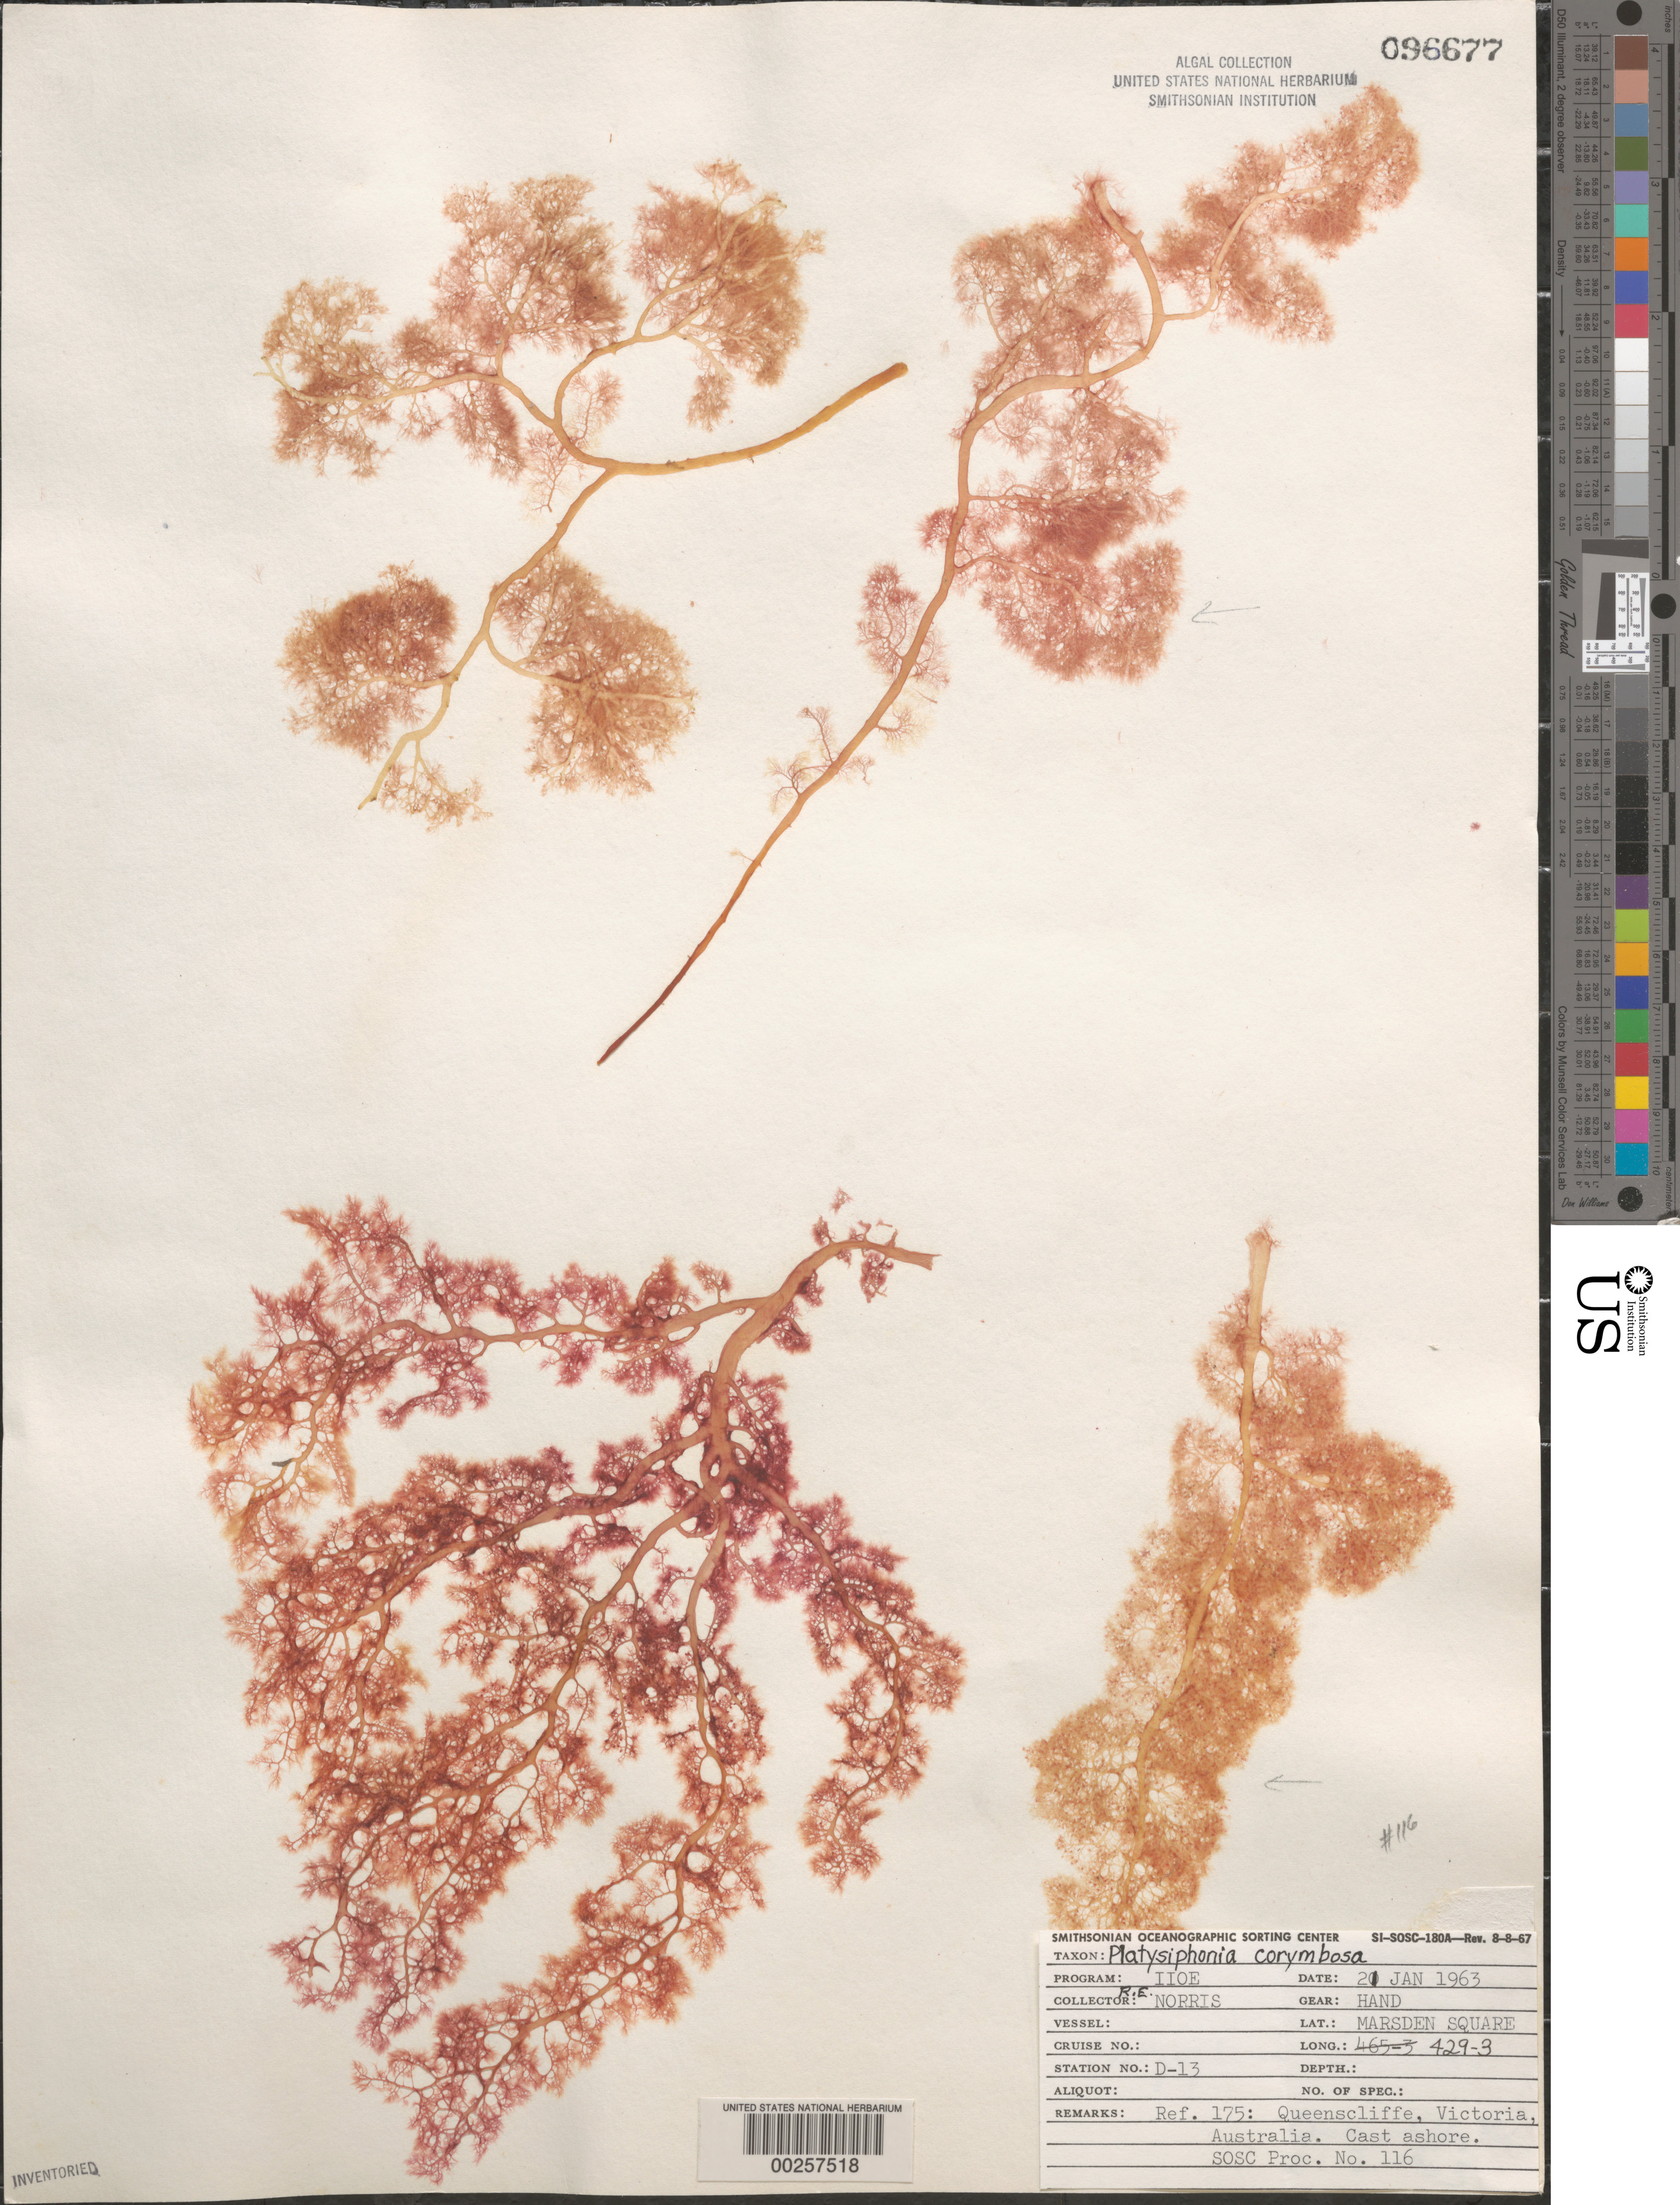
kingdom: Plantae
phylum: Rhodophyta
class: Florideophyceae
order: Ceramiales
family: Sarcomeniaceae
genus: Platysiphonia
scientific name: Platysiphonia victoriae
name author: (Harv. ex J. Agardh) Womersley & Shepley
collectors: R. E. Norris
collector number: Station D-13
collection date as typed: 21 Jan 1963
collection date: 1963-01-21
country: Australia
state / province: Victoria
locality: Queenscliffe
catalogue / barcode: US 96677